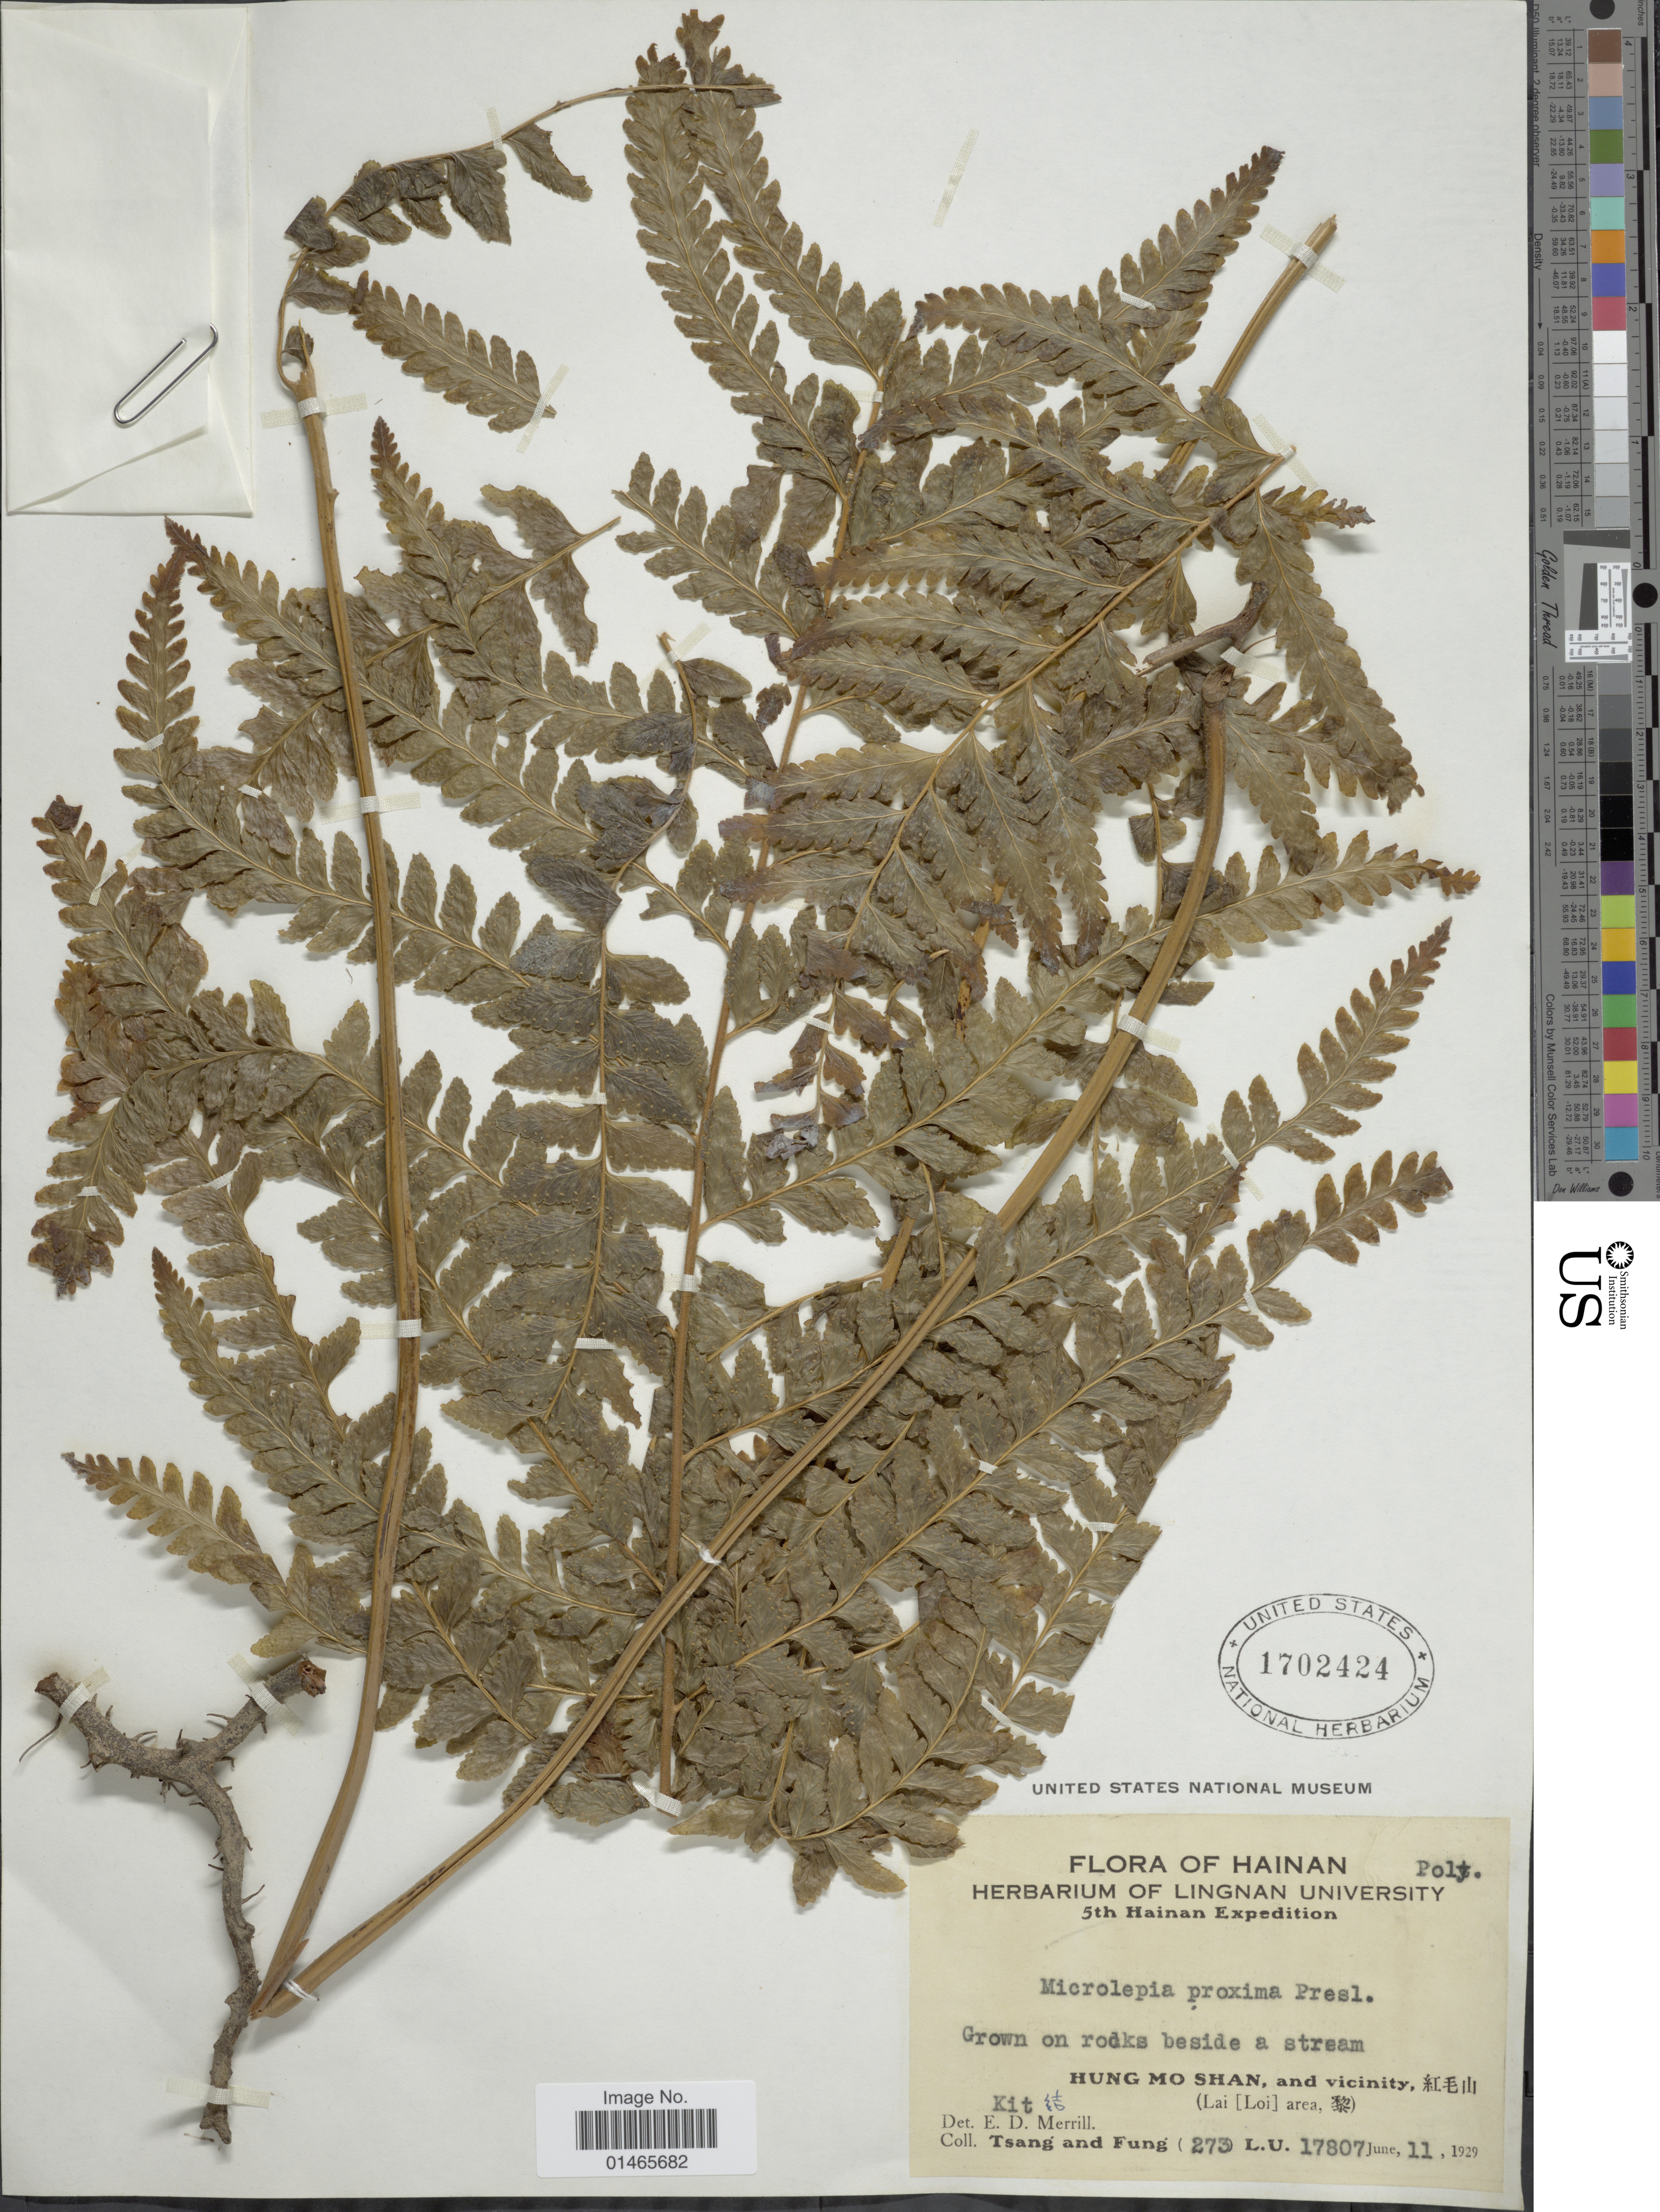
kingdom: Plantae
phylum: Tracheophyta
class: Polypodiopsida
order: Polypodiales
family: Dennstaedtiaceae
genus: Microlepia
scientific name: Microlepia proxima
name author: (Blume) C. Presl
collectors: -. T'sang & Fung, --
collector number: (273)L.U. 17807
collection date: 1929-06-11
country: China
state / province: Hainan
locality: Hung Mo Shan, and vicinity, Lai [Loi] area, Kit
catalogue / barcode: US 1702424